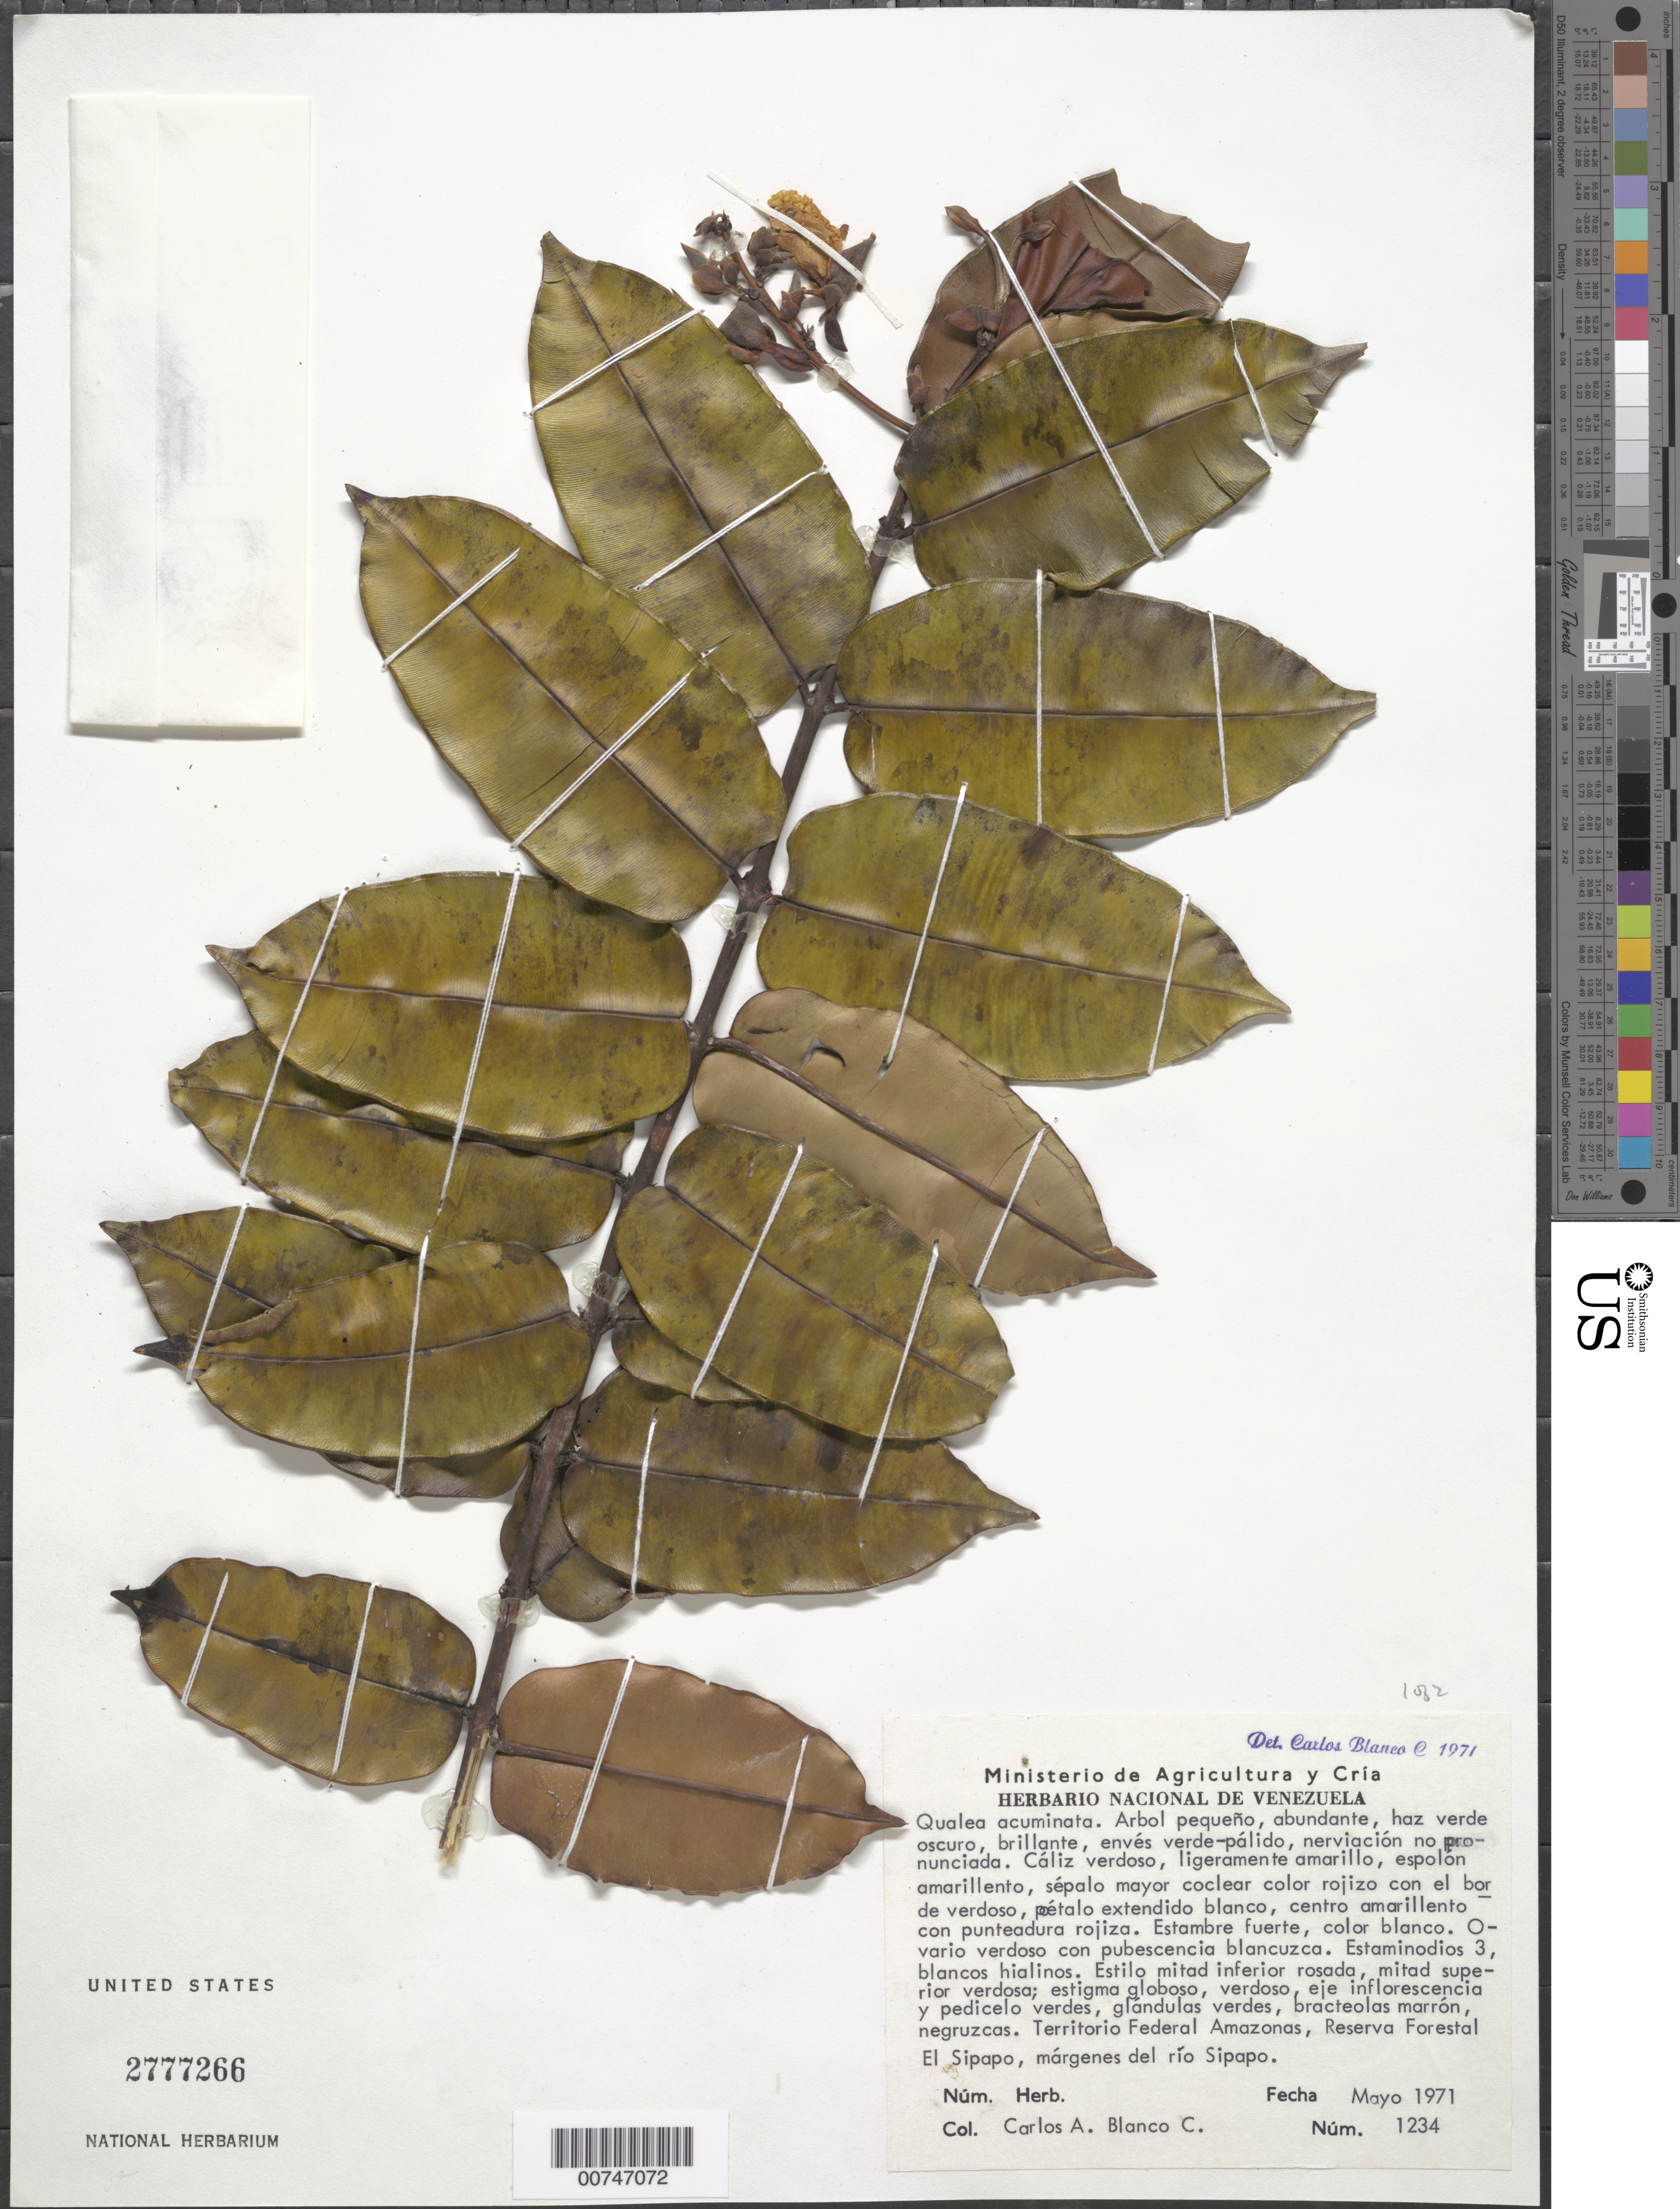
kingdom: Plantae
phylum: Tracheophyta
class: Magnoliopsida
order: Myrtales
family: Vochysiaceae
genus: Qualea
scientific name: Qualea acuminata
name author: Spruce ex Warm.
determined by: Blanco, C. A.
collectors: C. A. Blanco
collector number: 1234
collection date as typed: May-71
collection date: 1971-05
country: Venezuela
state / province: Amazonas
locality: Reserva Forestal El Sipapo, Río Sipapo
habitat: Along river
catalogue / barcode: US 2777266